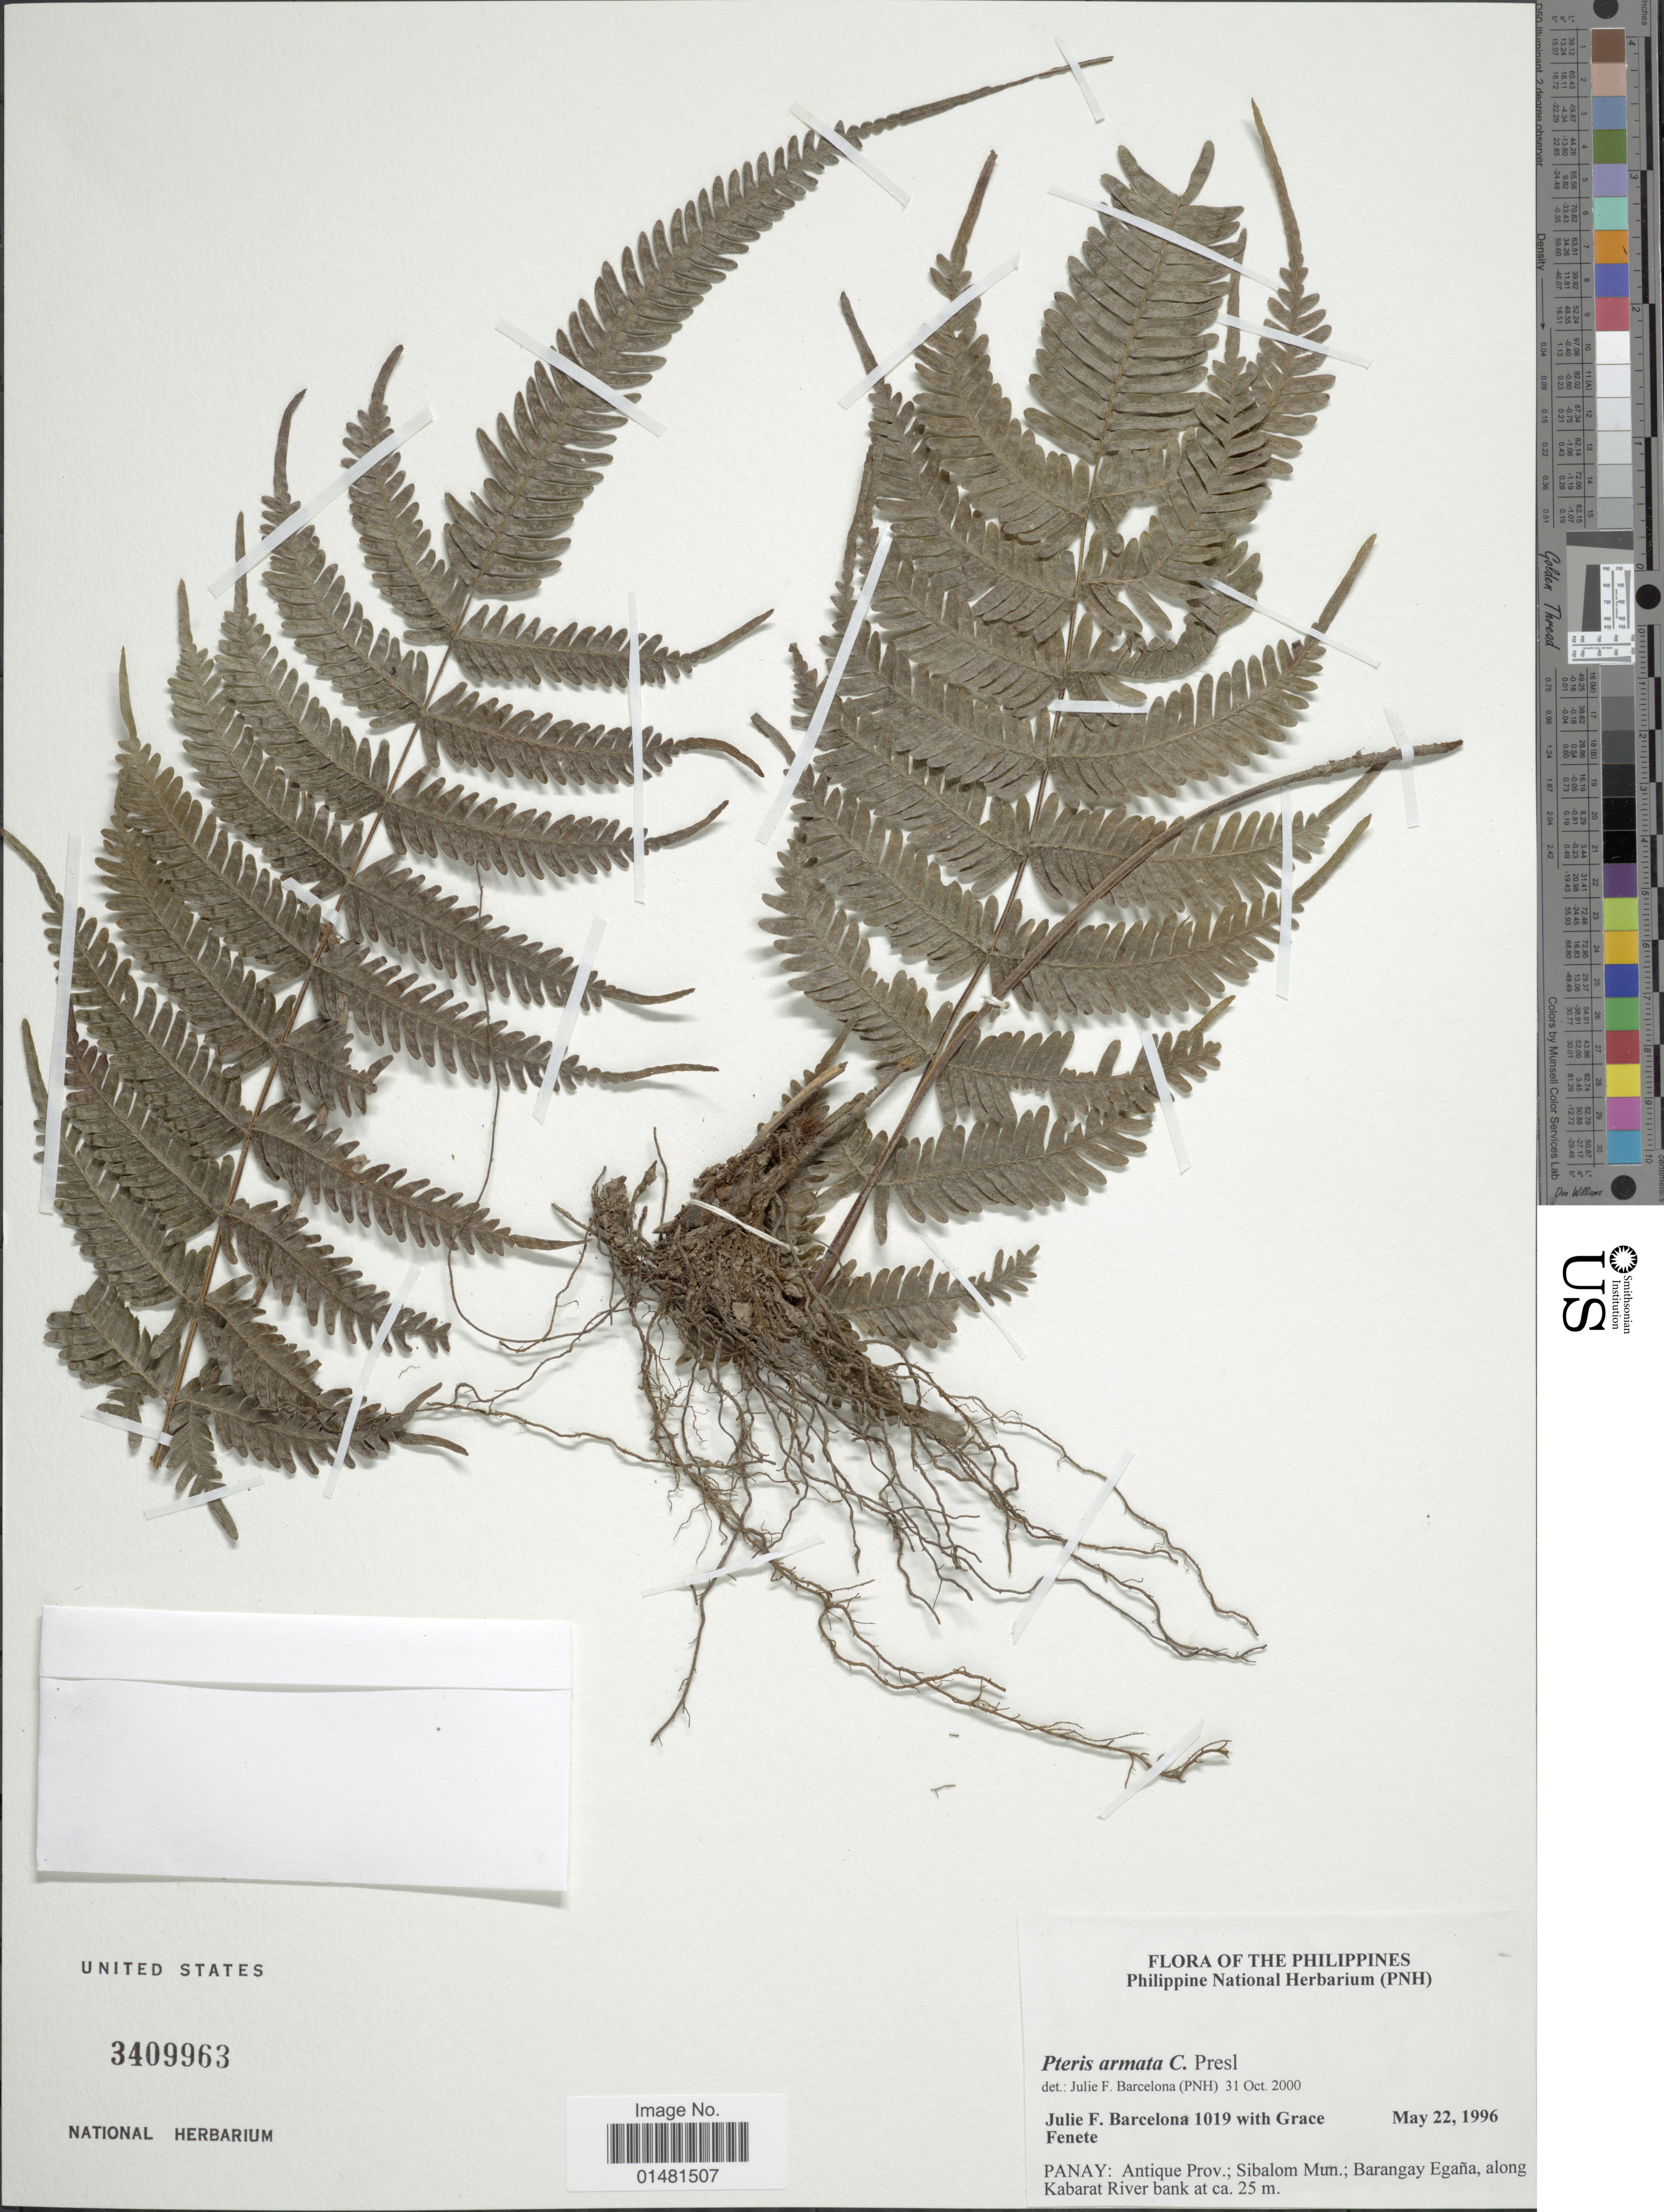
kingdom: Plantae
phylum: Tracheophyta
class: Polypodiopsida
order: Polypodiales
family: Pteridaceae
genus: Pteris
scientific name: Pteris armata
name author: C. Presl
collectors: J. F. Barcelona & G. Fenete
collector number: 1019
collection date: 1996-05-22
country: Philippines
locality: Panay: Antique Prov.; Sibalom Mun.; Barangay Egaña, along Kabarat River bank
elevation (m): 25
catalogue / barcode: US 3409963